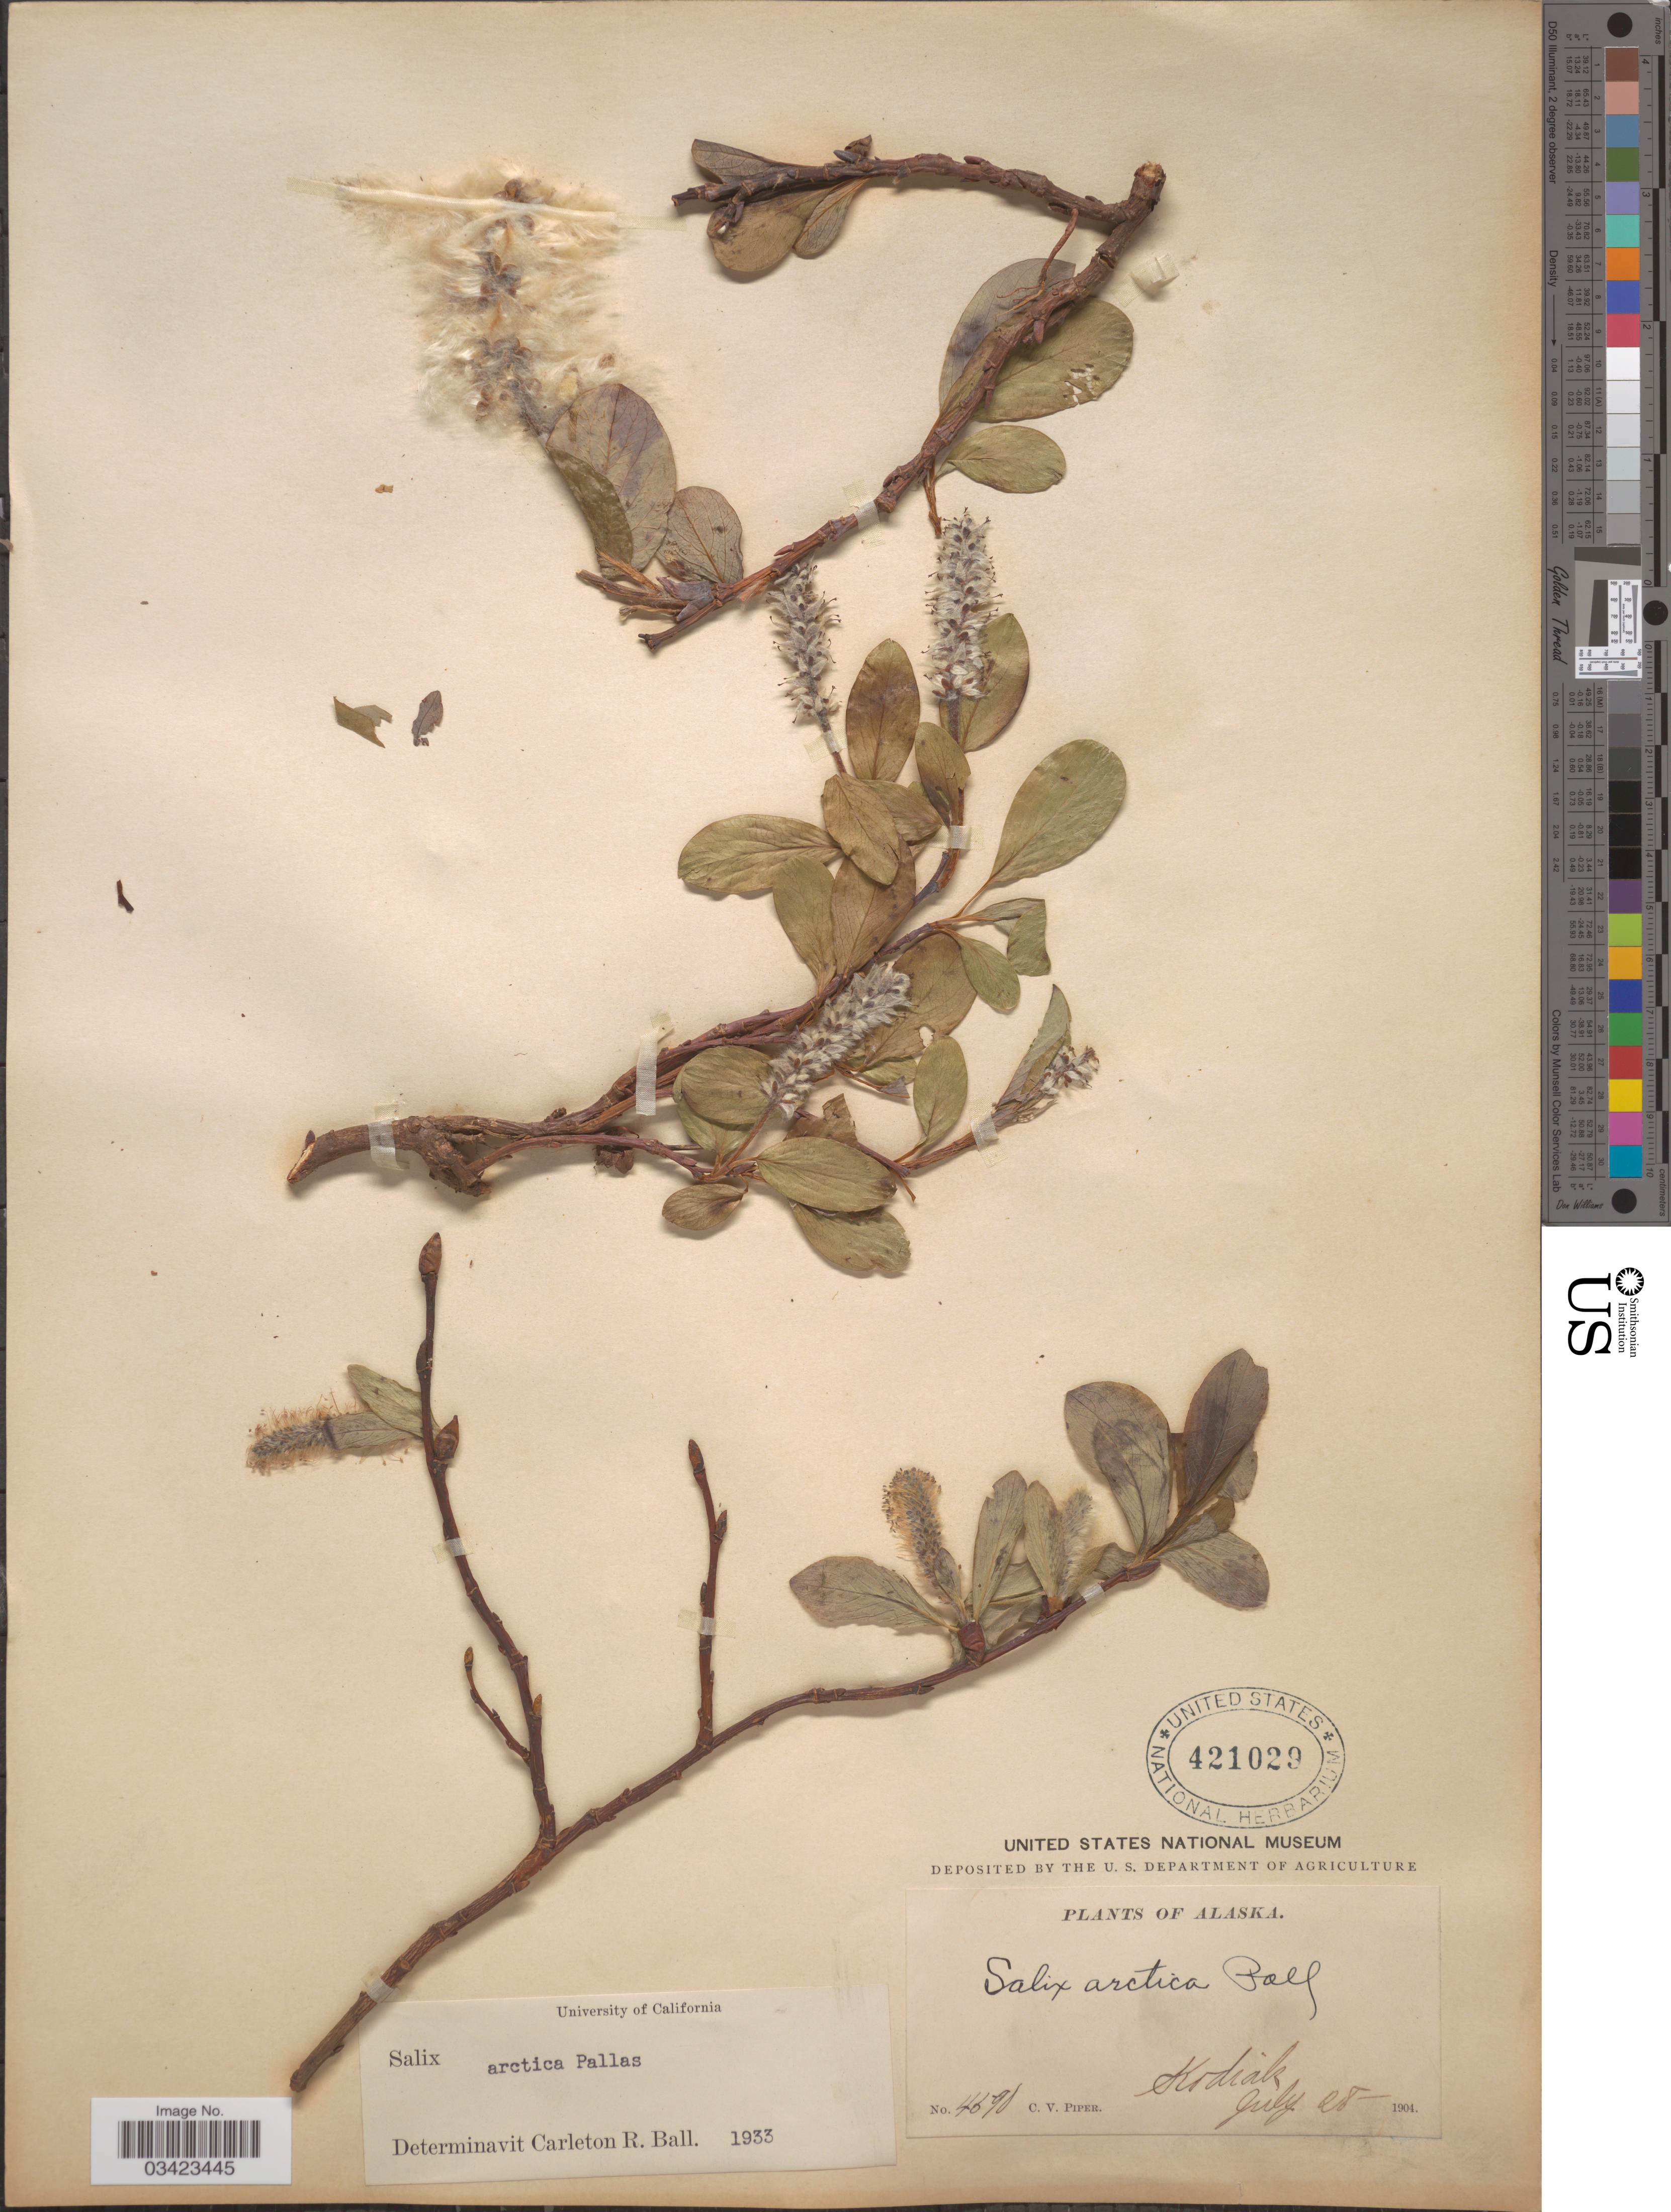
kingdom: Plantae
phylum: Tracheophyta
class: Magnoliopsida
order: Malpighiales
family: Salicaceae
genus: Salix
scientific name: Salix arctica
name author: Pall.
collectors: C. V. Piper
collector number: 4590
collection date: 1904-07-28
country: United States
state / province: Alaska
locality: Kodiak.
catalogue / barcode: US 421029